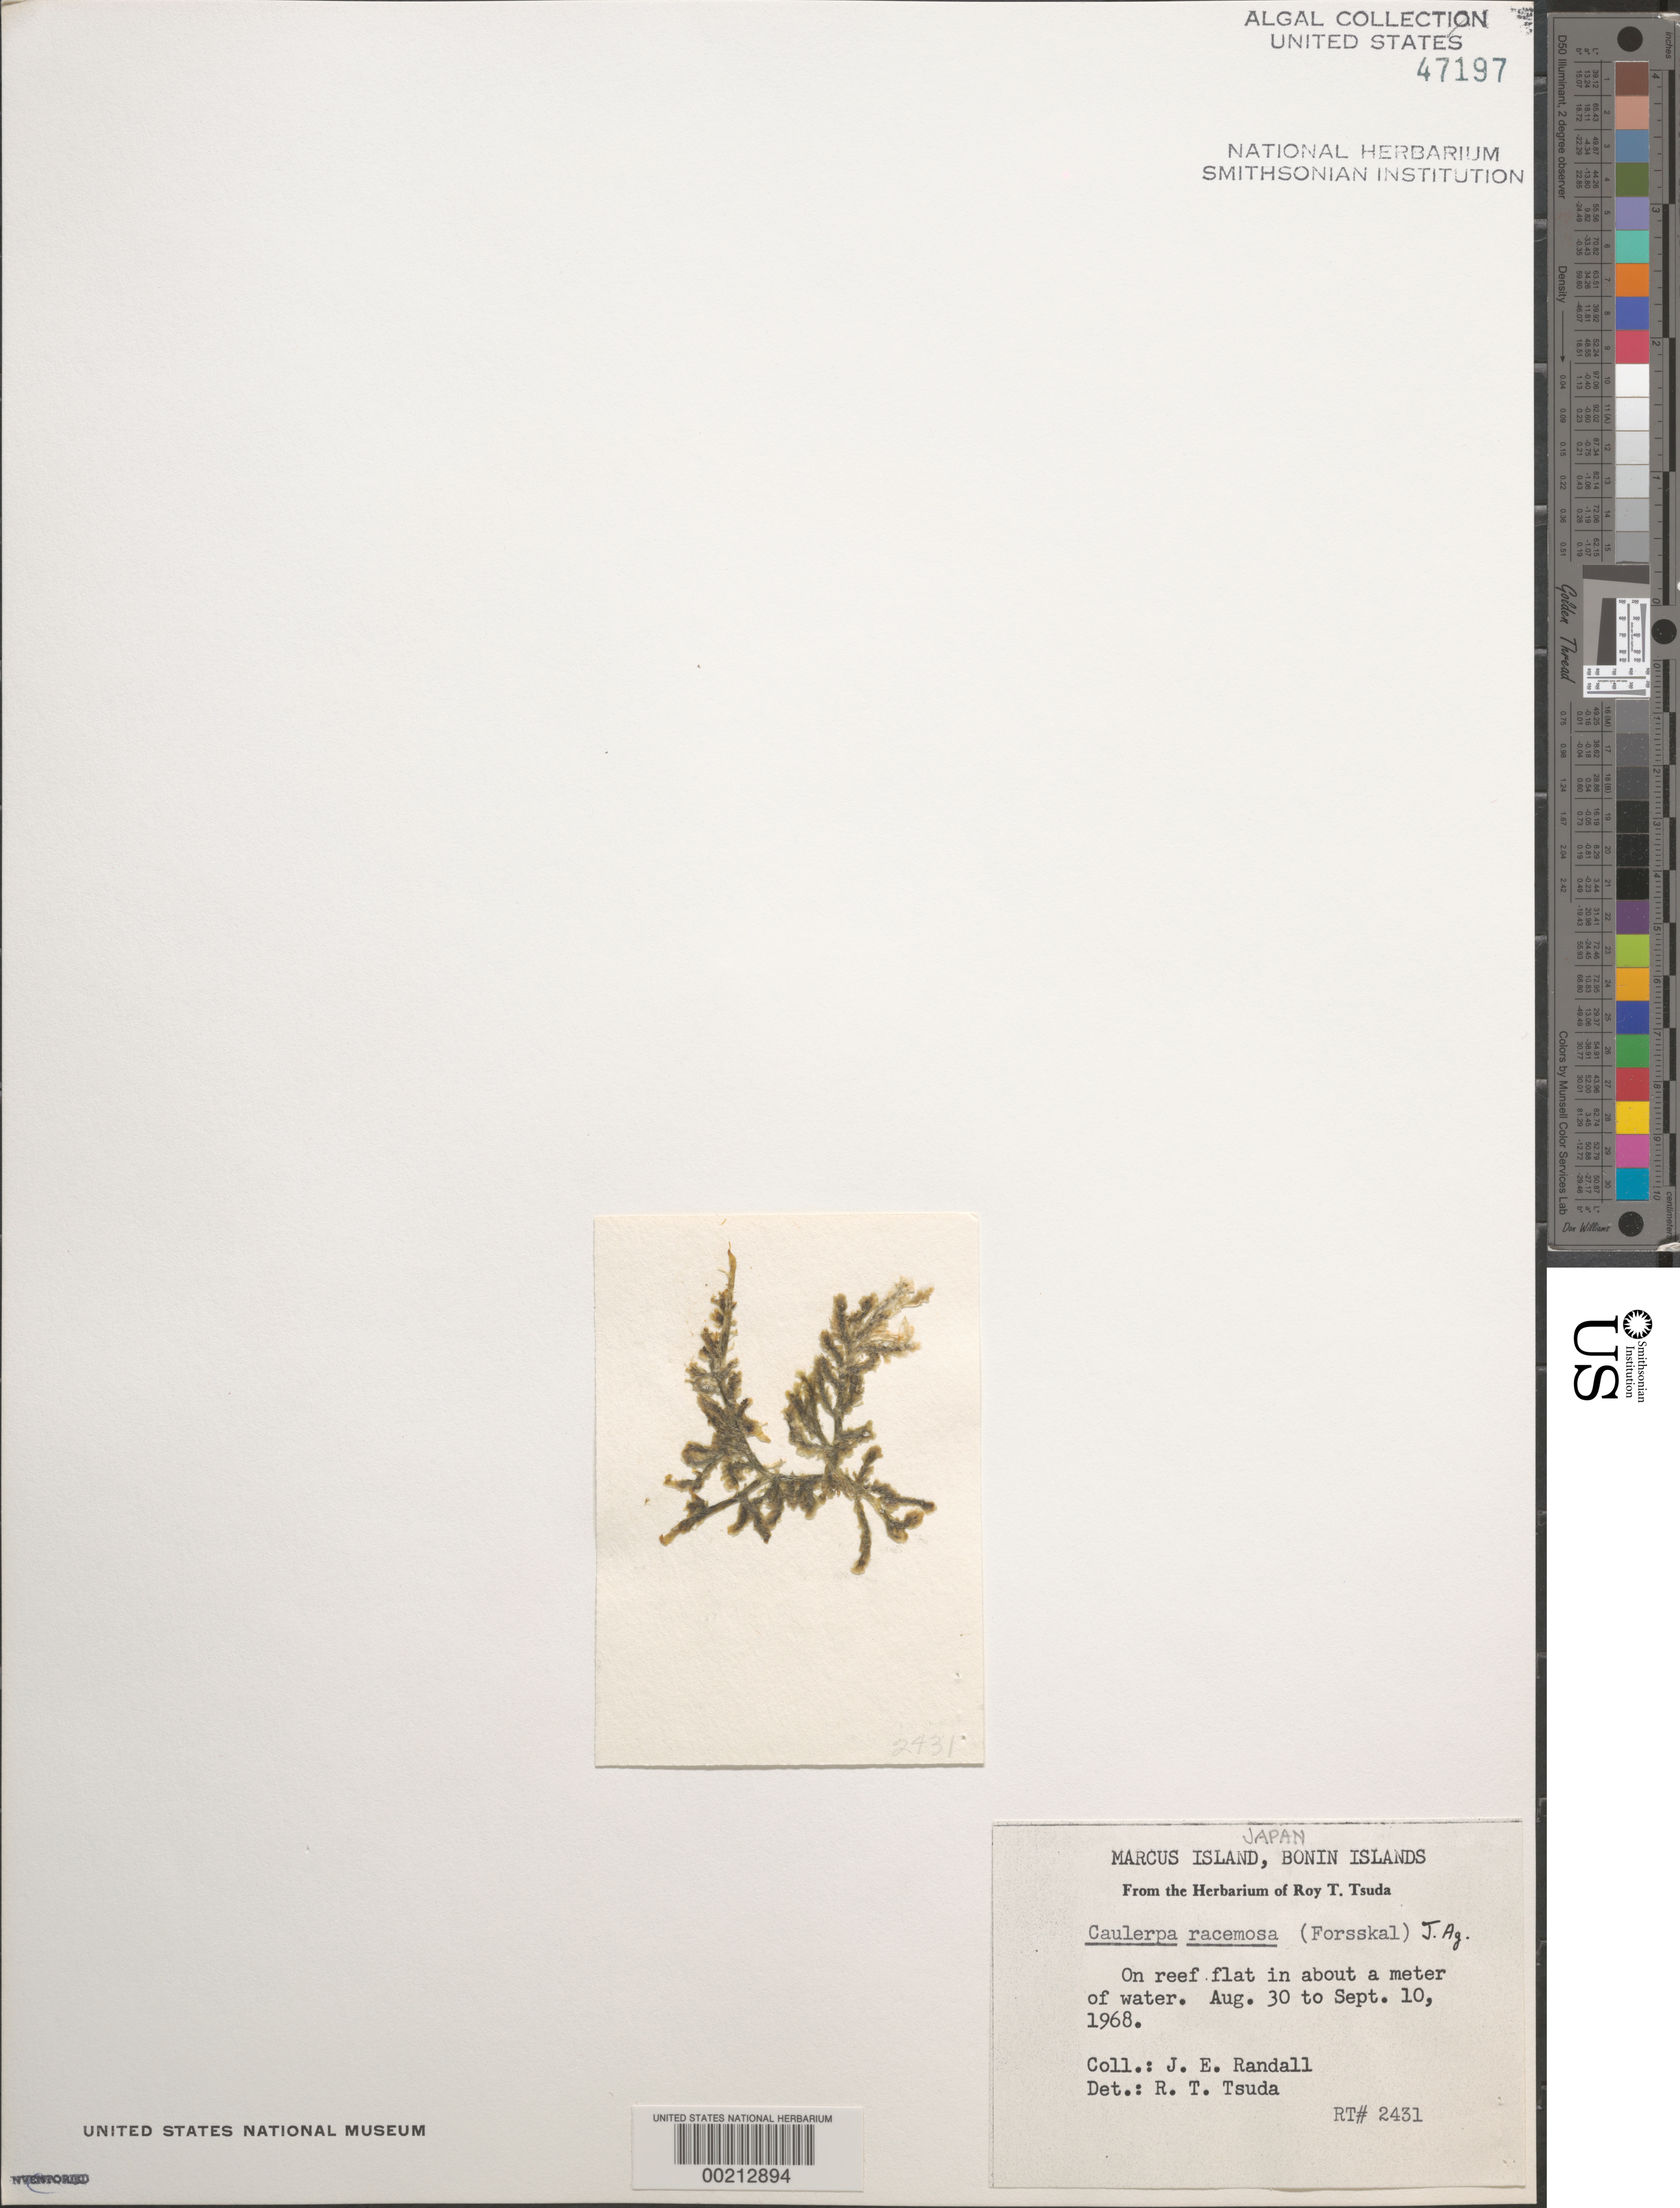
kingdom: Plantae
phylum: Chlorophyta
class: Ulvophyceae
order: Bryopsidales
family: Caulerpaceae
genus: Caulerpa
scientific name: Caulerpa racemosa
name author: (Forssk.) J. Agardh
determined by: Tsuda, R. T.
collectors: J. Randall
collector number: Rt 2431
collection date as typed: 30 Aug 1968 TO 10 Sep 1968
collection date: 1968-08-30/1968-09-10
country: Japan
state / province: Tokyo, Federal City of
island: Marcus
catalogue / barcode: US 47197